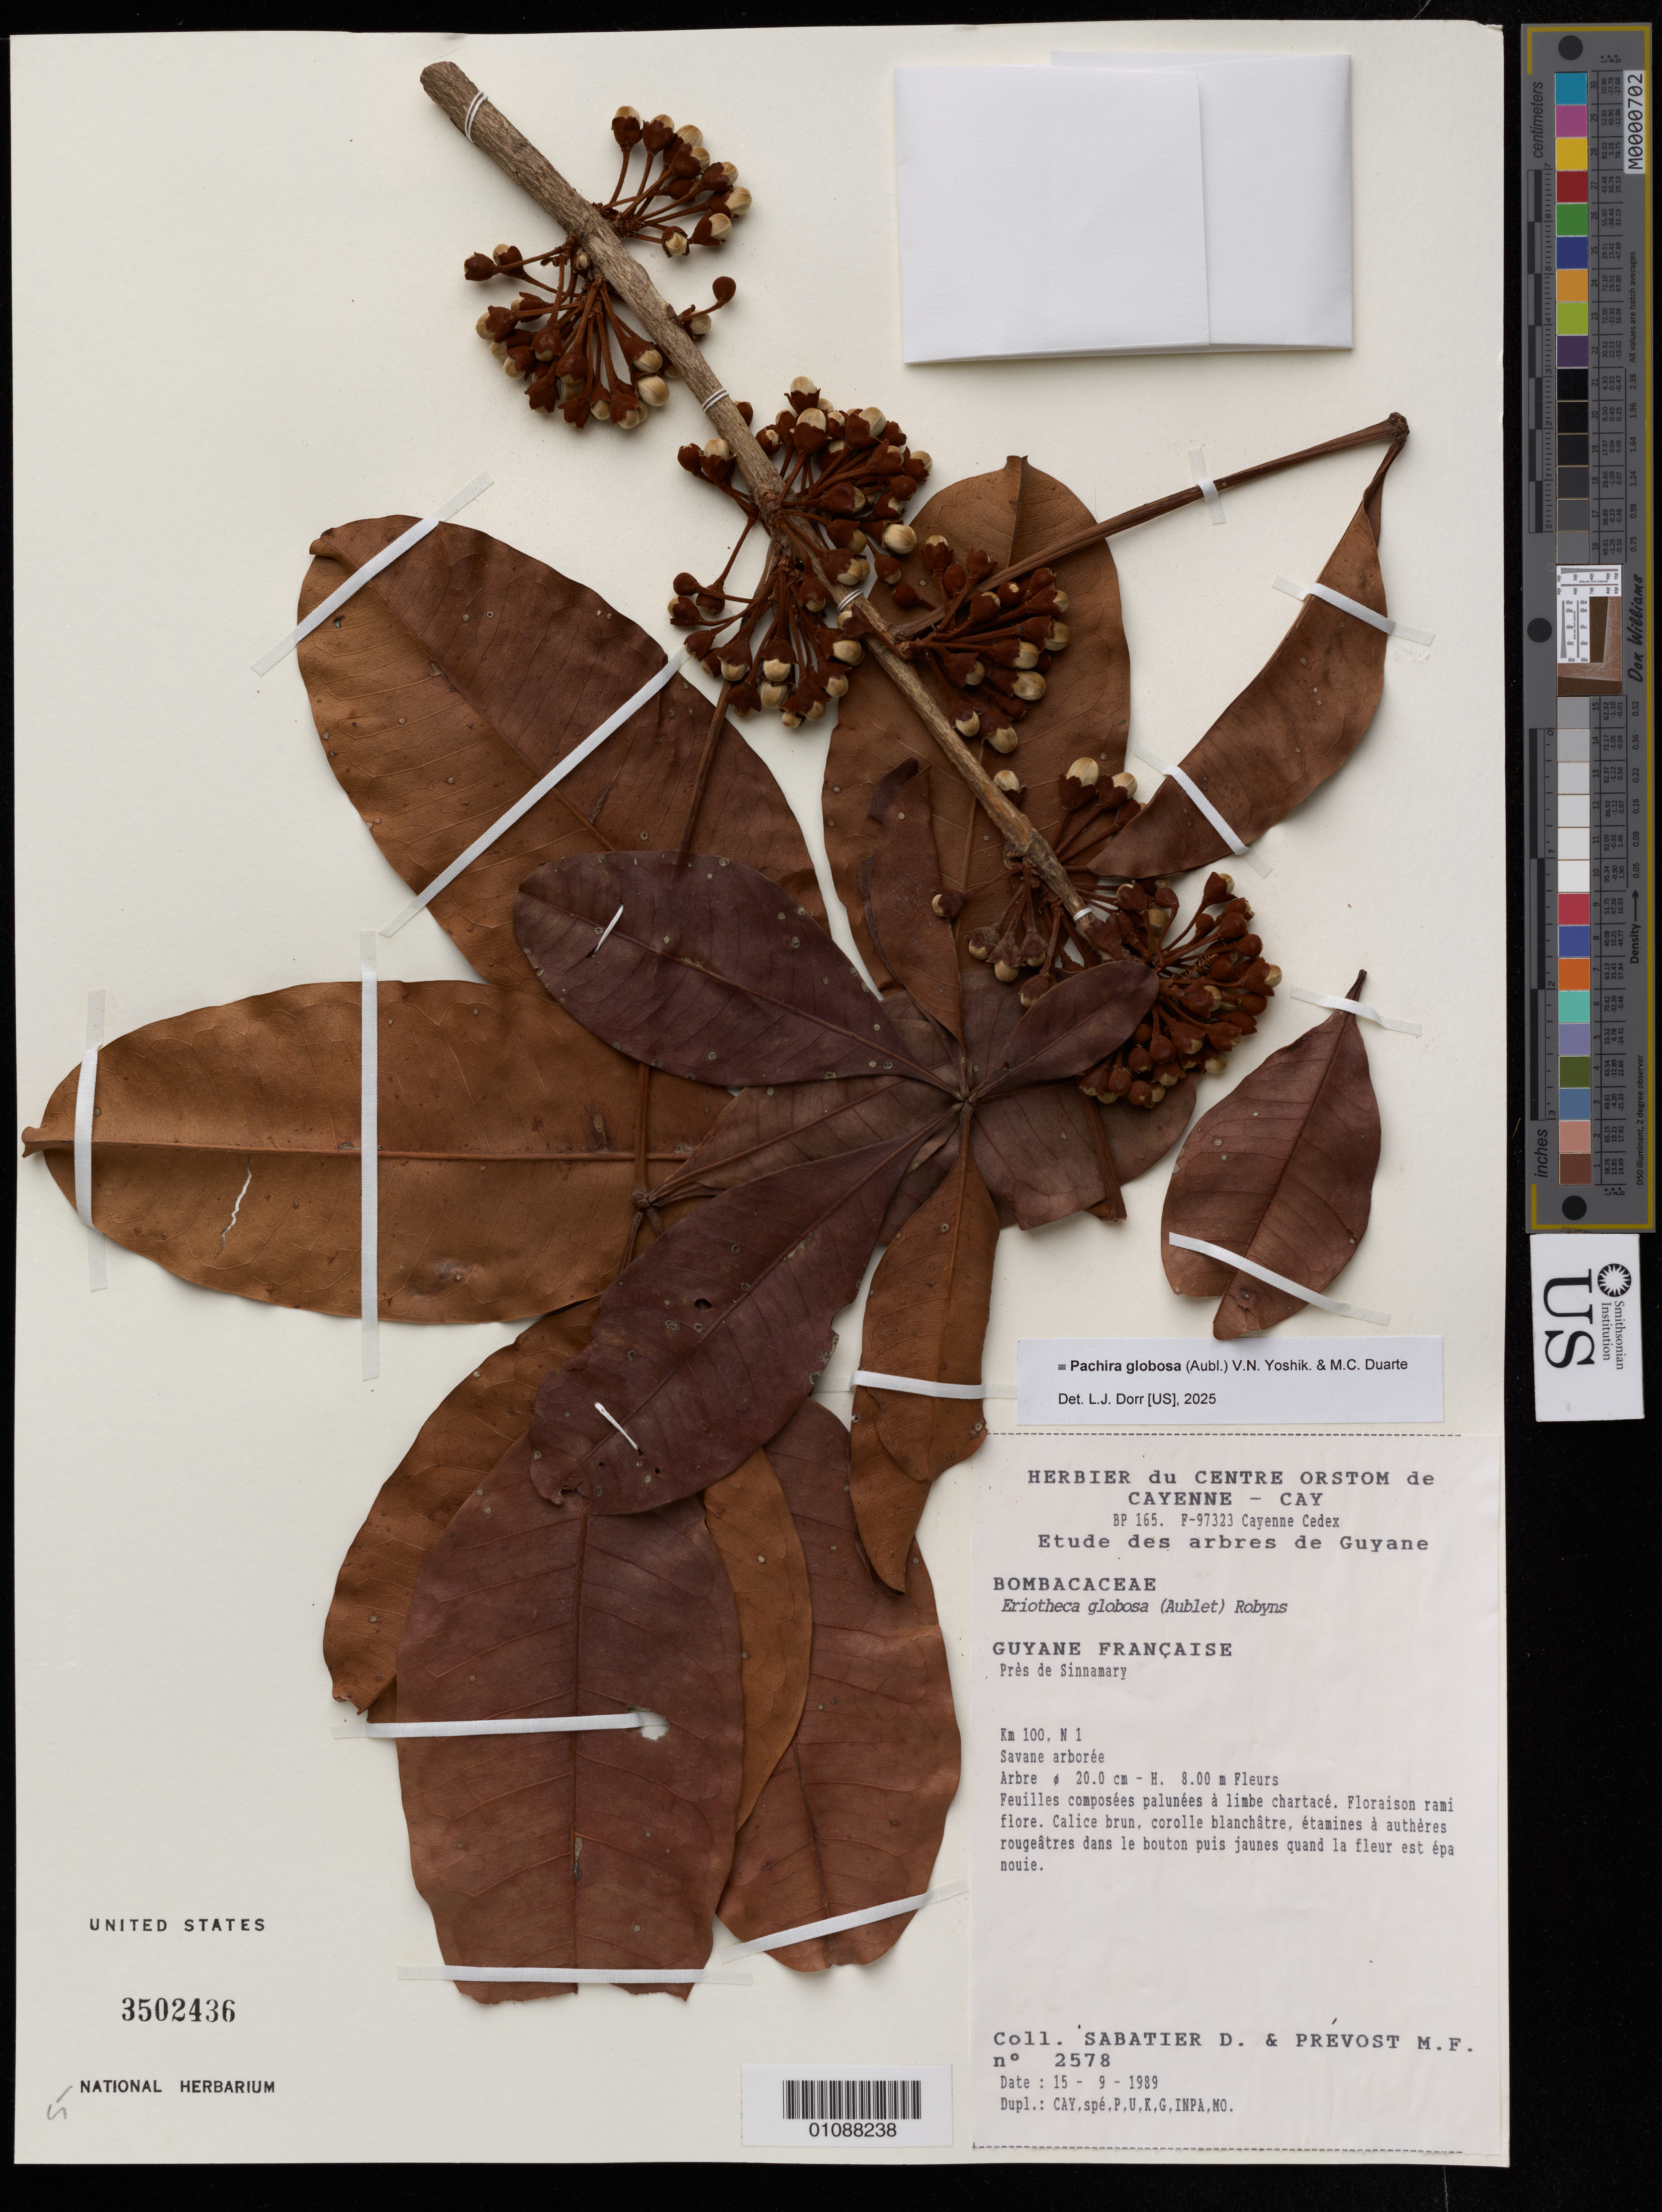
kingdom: Plantae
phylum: Tracheophyta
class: Magnoliopsida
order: Malvales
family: Malvaceae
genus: Pachira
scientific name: Pachira globosa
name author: (Aubl.) V.N. Yoshik. & M.C. Duarte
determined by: Dorr, Laurence J., Curator (BOT), Smithsonian Institution - National Museum of Natural History (UNITED STATES)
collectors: D. Sabatier & M.-F. Prévost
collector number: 2578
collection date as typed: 15-Sep-89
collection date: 1989-09-15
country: French Guiana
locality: Sinnamary, prés de; km 10, n. 1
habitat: Savane arboree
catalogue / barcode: US 3502436